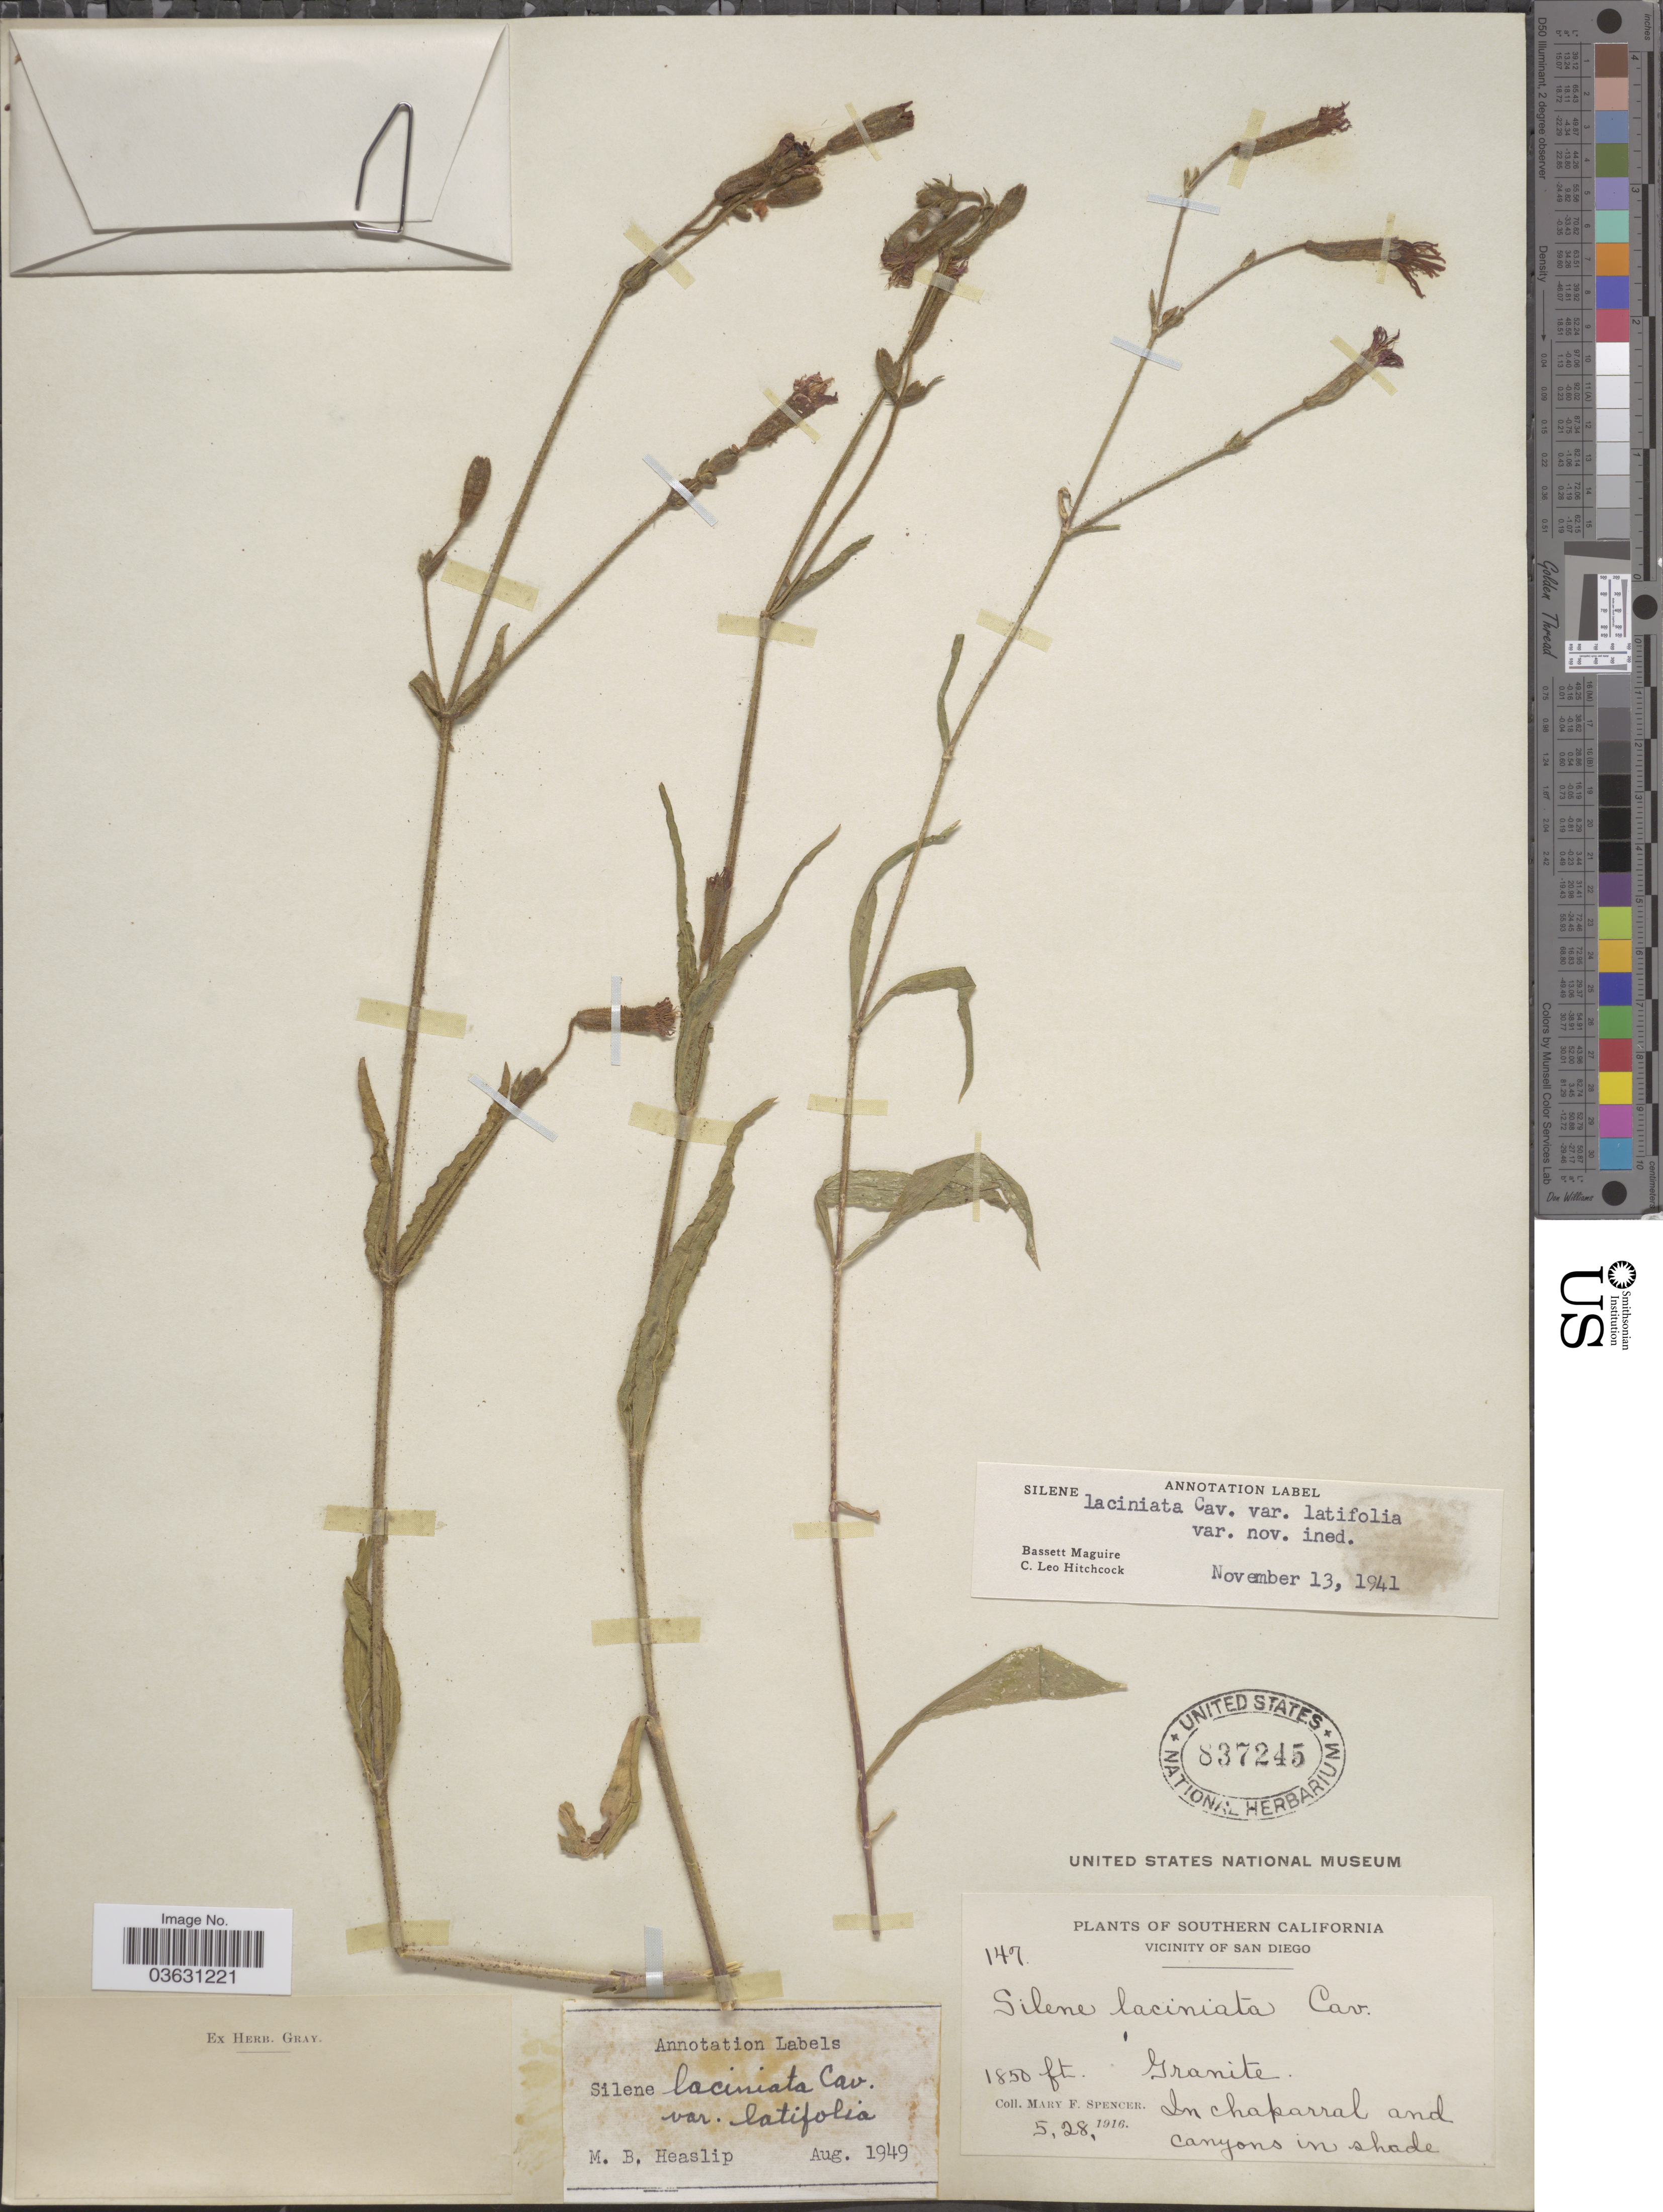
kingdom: Plantae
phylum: Tracheophyta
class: Magnoliopsida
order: Caryophyllales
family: Caryophyllaceae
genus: Silene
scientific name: Silene laciniata var. latifolia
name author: C.L. Hitchc. & Maguire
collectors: M. Spencer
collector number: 147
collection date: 1916-05-28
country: United States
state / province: California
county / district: San Diego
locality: Southern California. Vicinity of San Diego. Granite.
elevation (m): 564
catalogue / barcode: US 837245